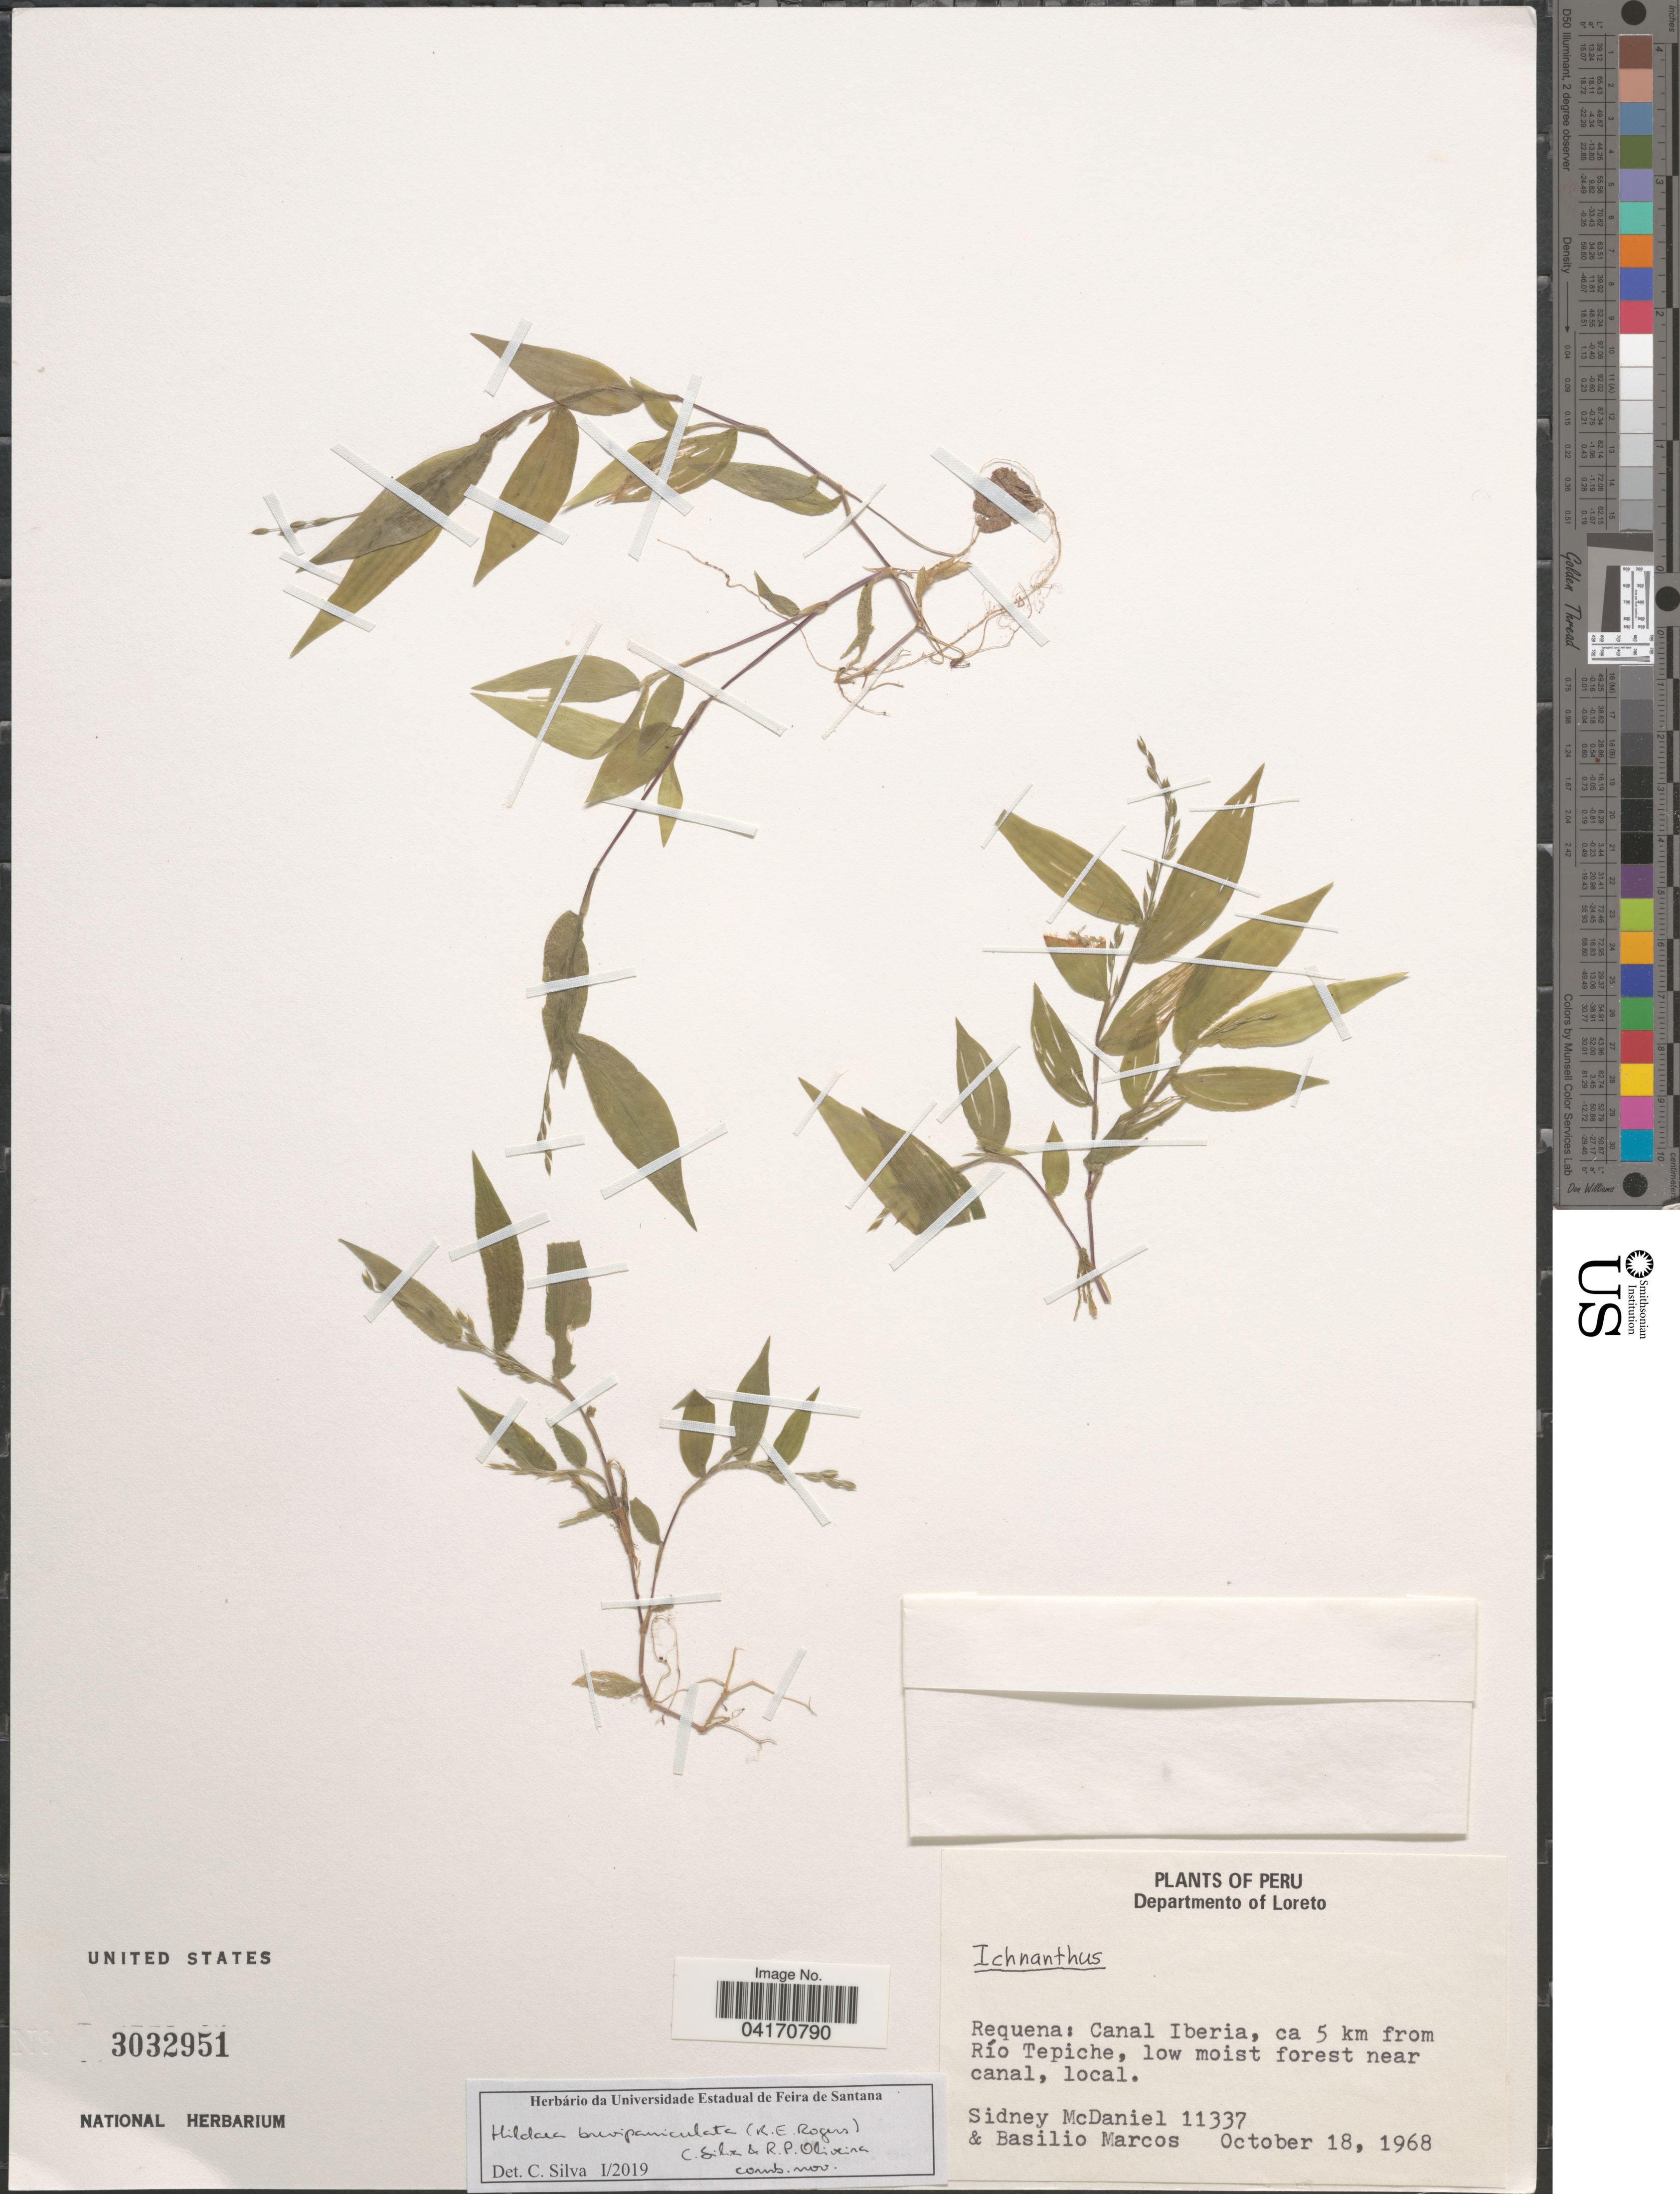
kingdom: Plantae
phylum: Tracheophyta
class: Liliopsida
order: Poales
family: Poaceae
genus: Hildaea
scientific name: Hildaea brevipaniculata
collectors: S. McDaniel & B. Marcos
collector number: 11337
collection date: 1968-10-18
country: Peru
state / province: Loreto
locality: Departamento of Loreto. Requena: Canal Iberia, ca 5 km from Río Tepiche, low moist forest near canal.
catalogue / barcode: US 3032951